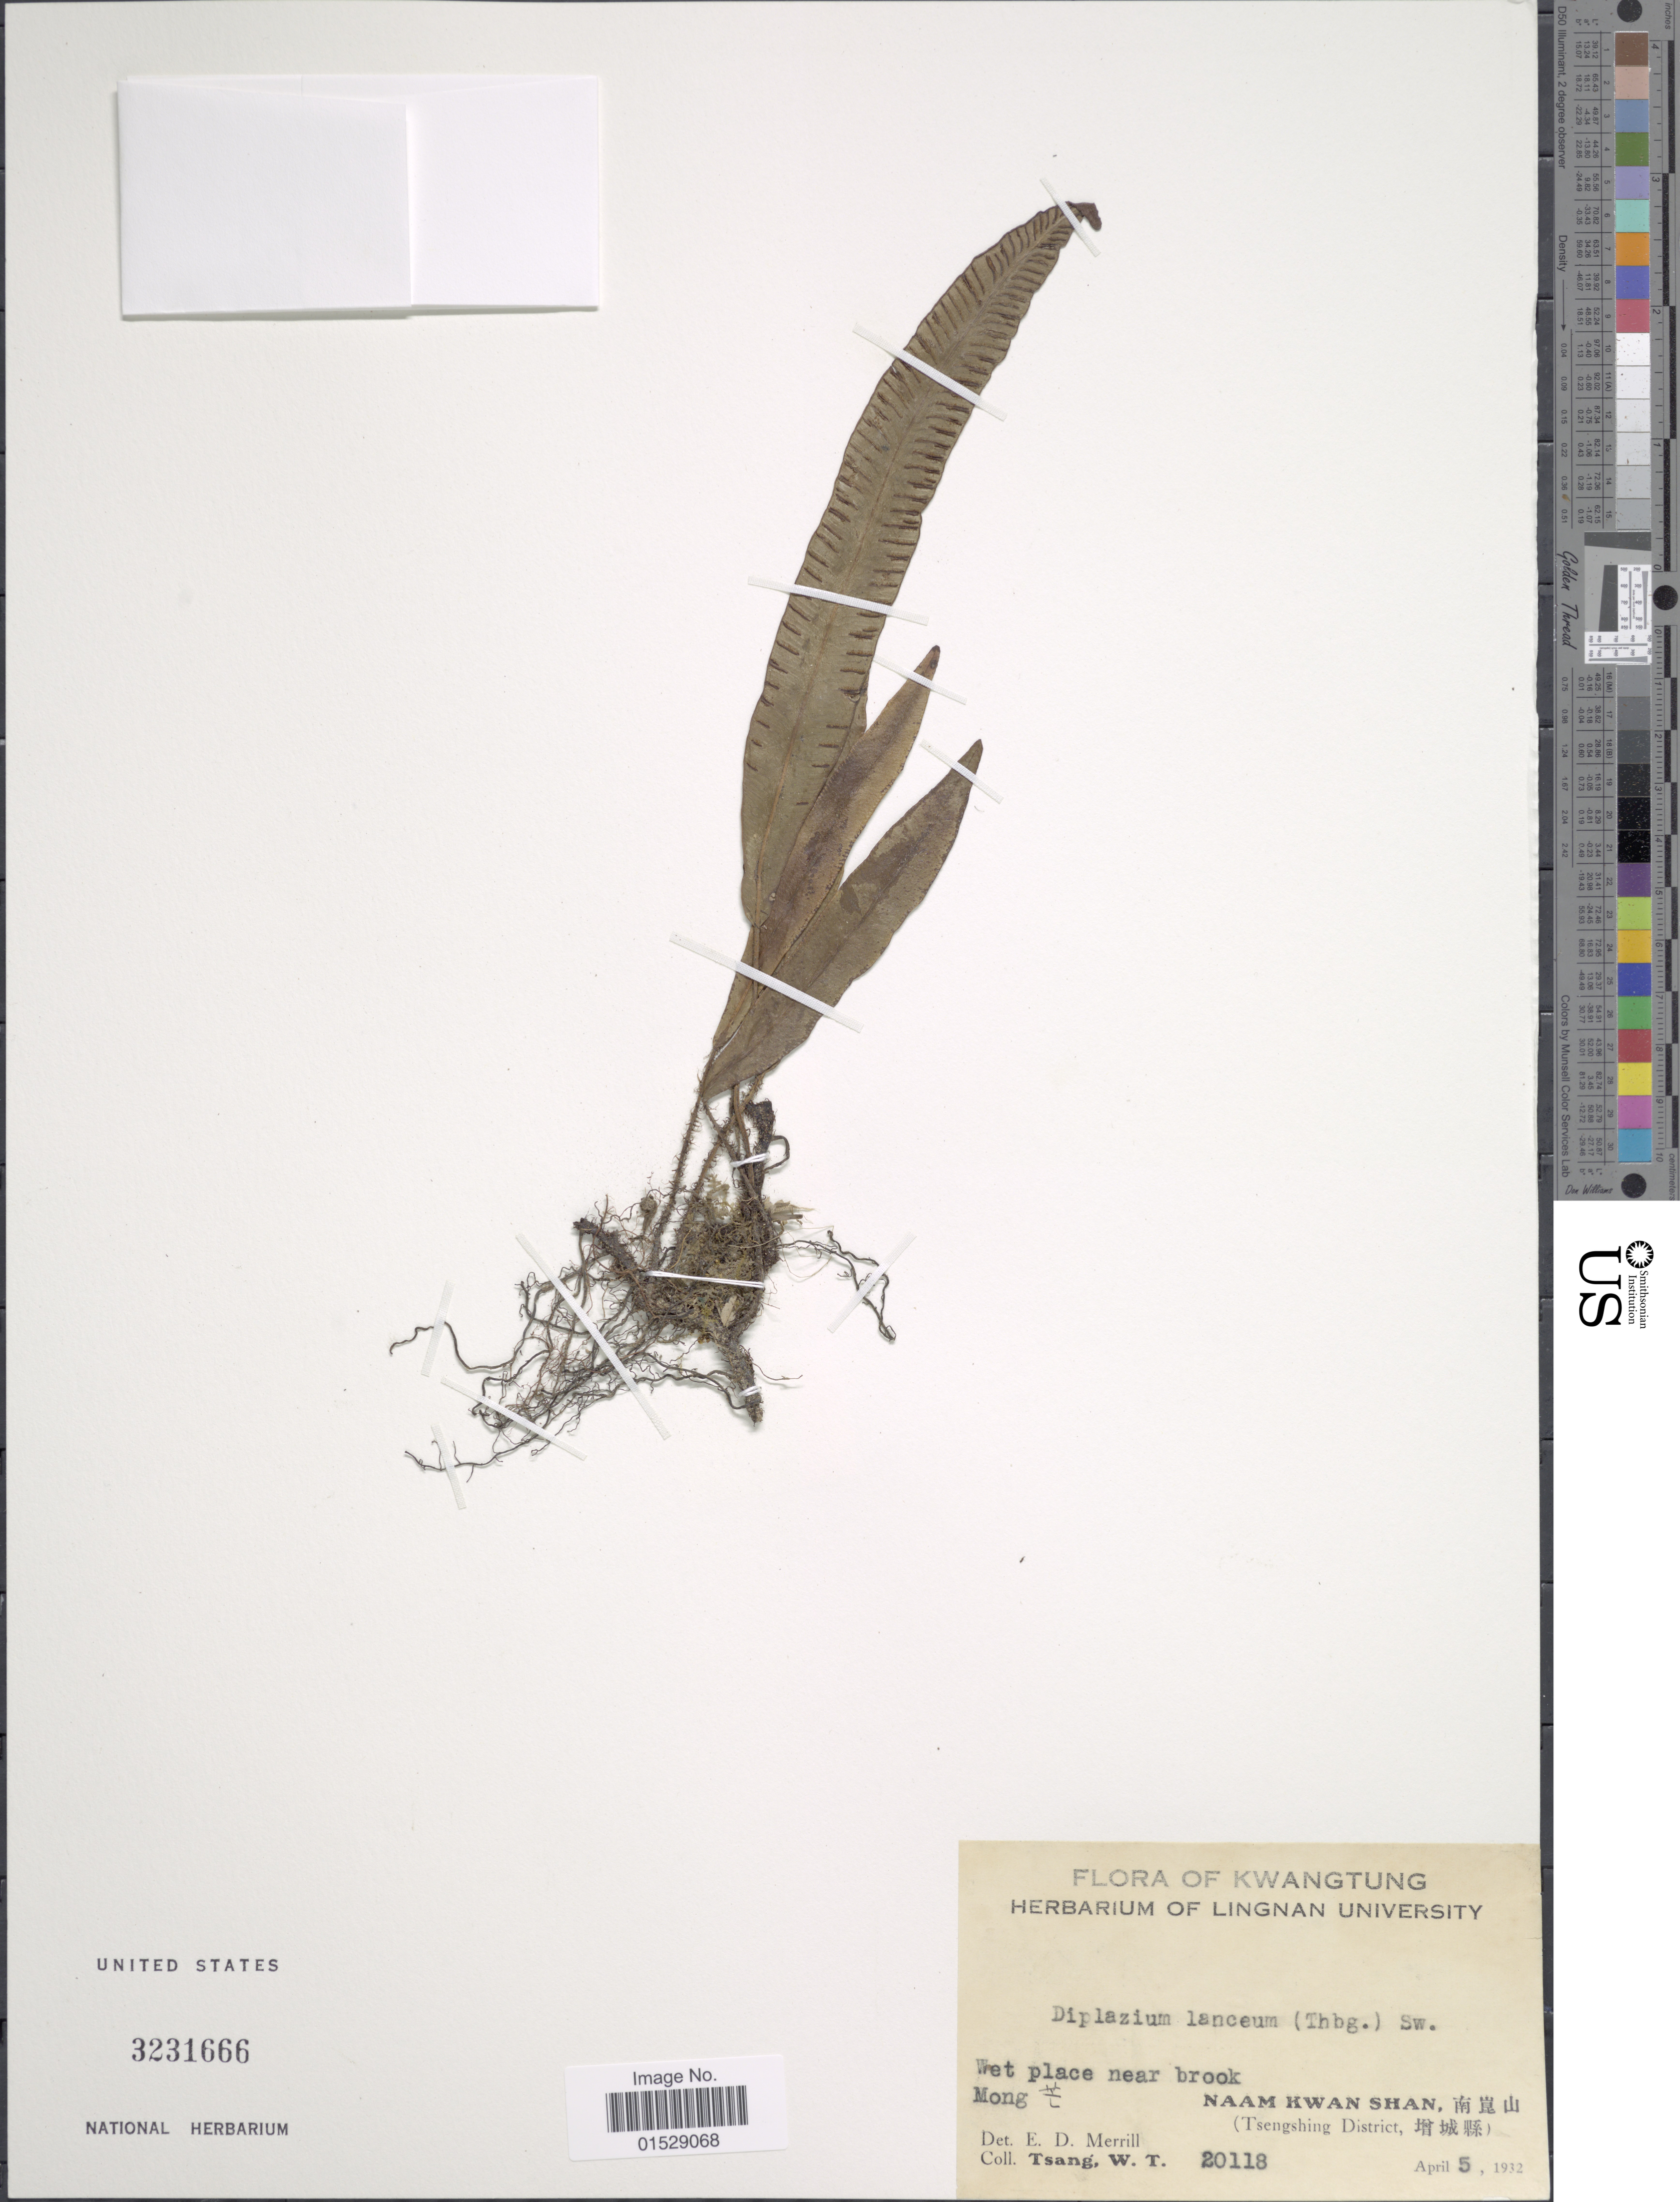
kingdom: Plantae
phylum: Tracheophyta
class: Polypodiopsida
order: Polypodiales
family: Athyriaceae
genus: Deparia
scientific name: Deparia lancea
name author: (Thunb.) Fraser-Jenk.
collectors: W. T. Tsang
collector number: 20118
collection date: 1932-04-05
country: China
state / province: Guangdong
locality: Kwangtung, wet place near brook Mong, Naam Kwan Shan, (Tsengshing District)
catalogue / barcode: US 3231666